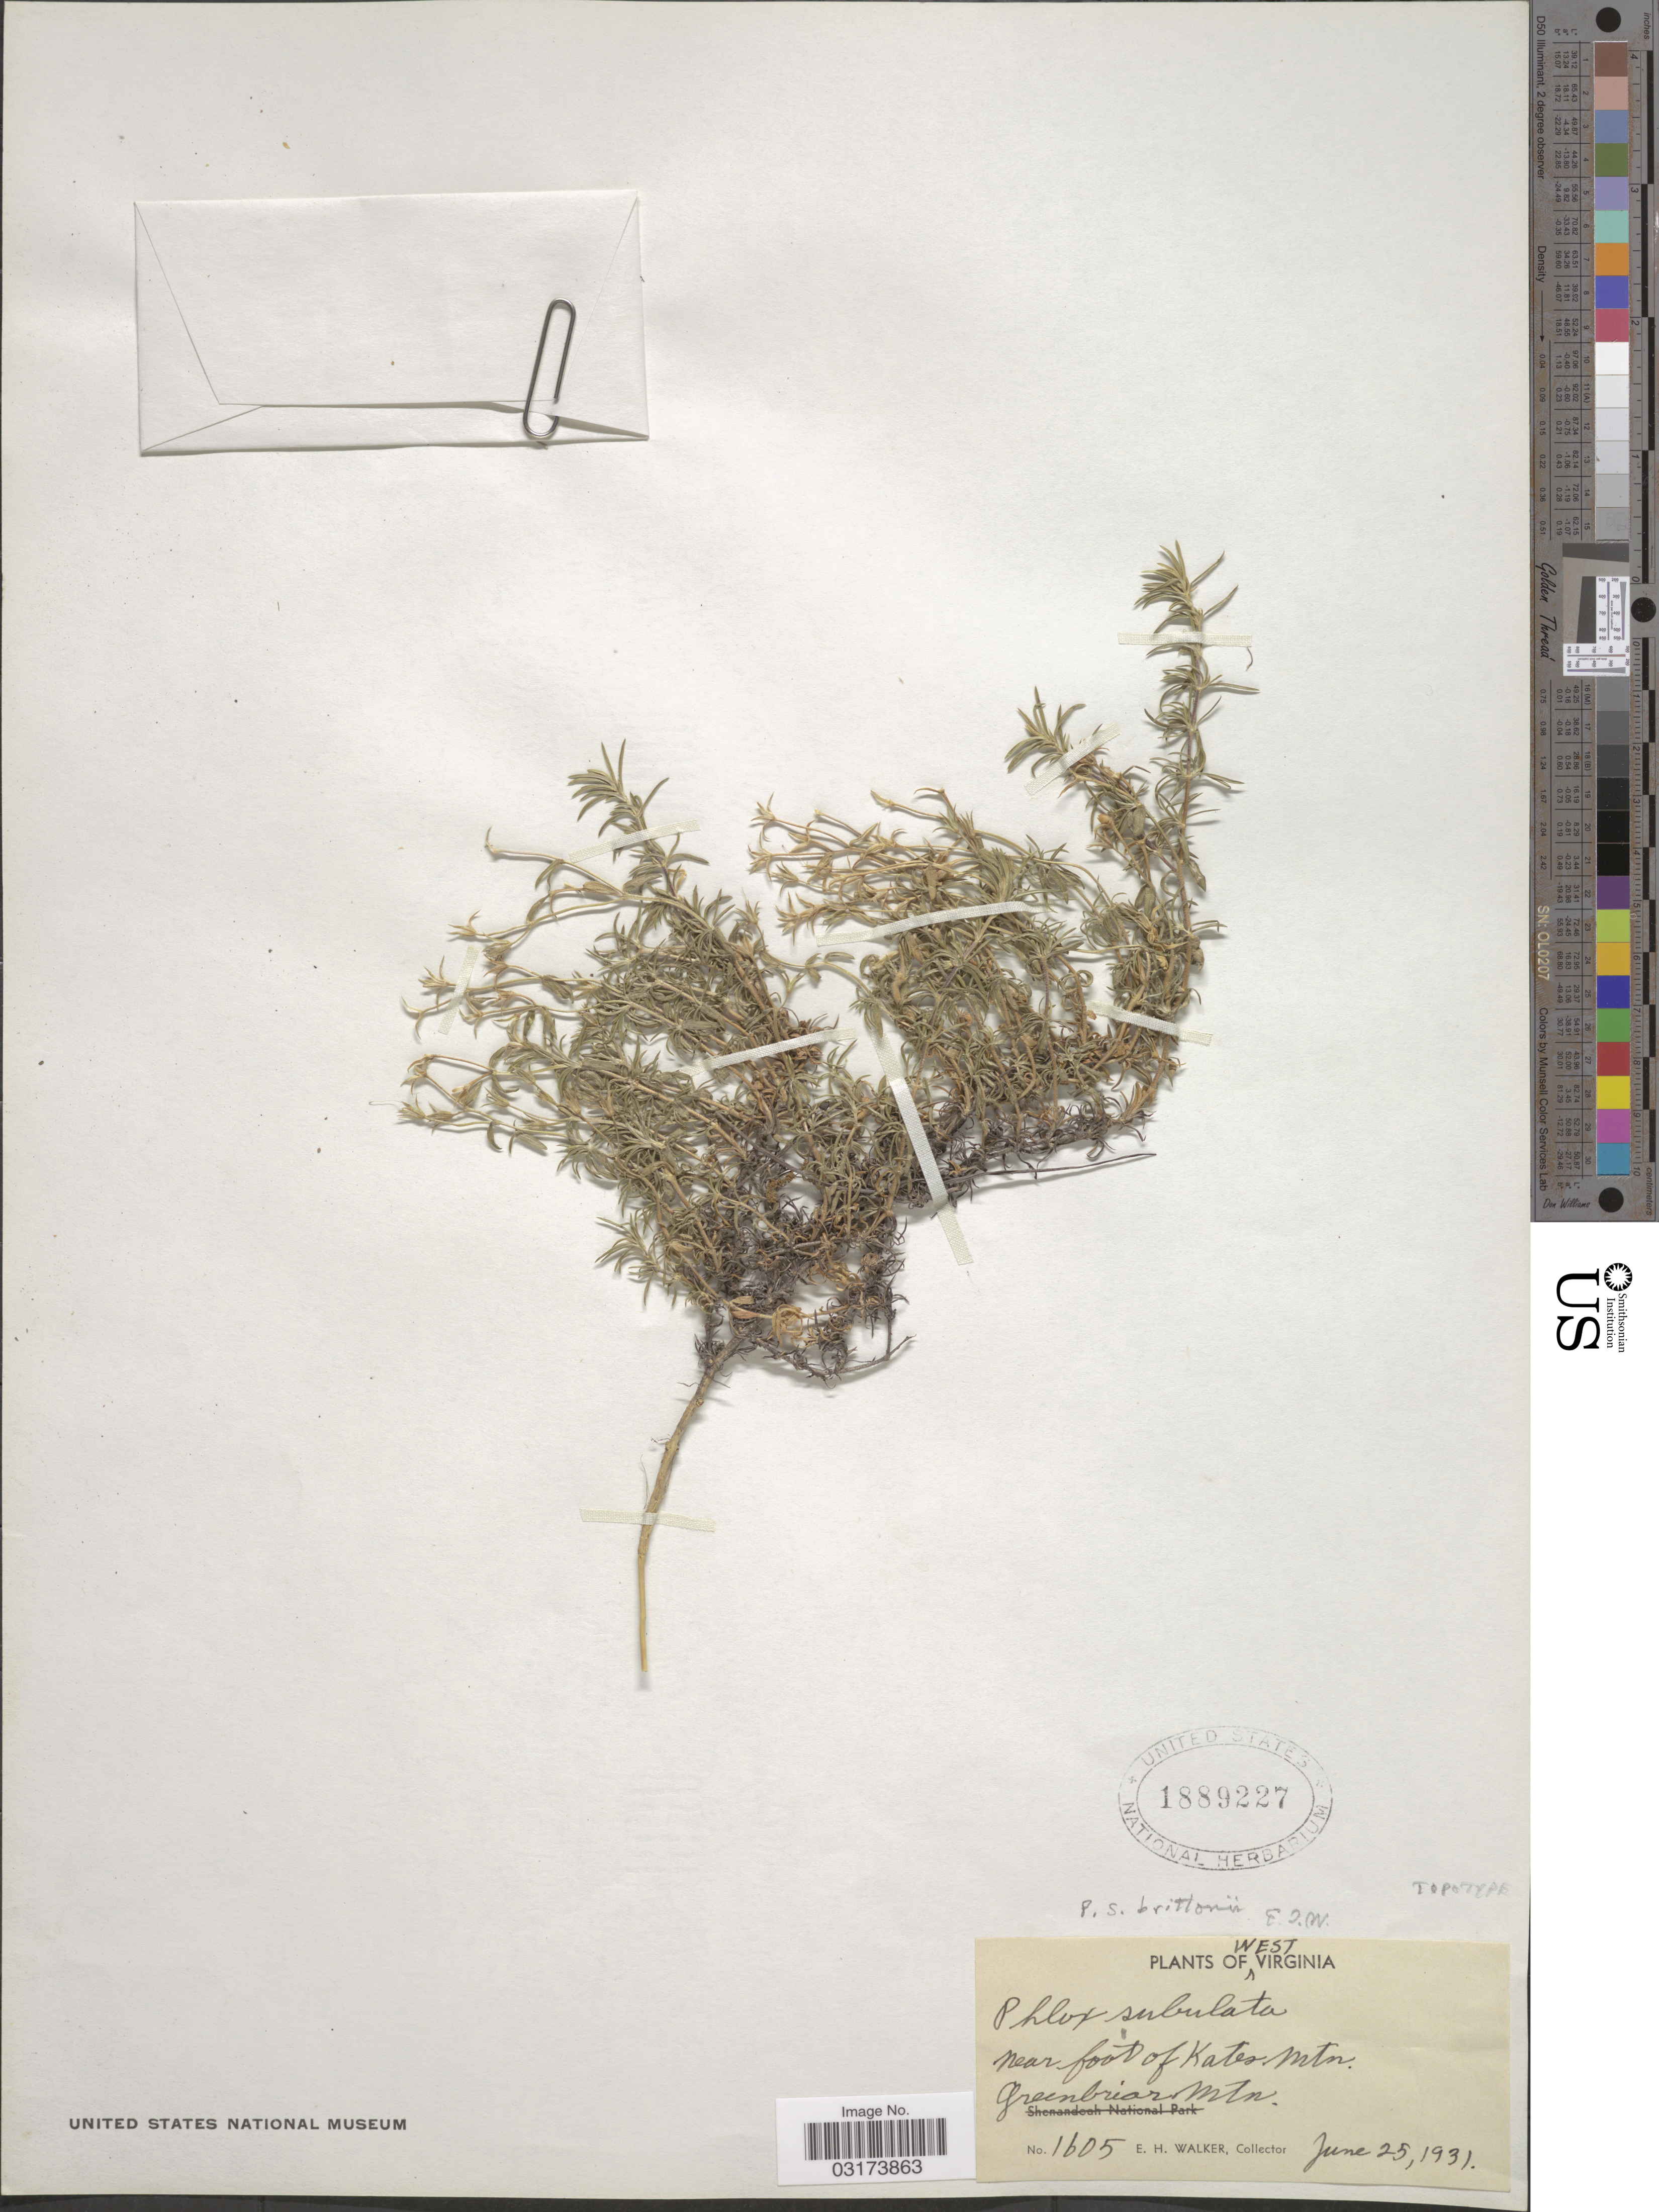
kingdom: Plantae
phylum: Tracheophyta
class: Magnoliopsida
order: Ericales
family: Polemoniaceae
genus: Phlox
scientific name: Phlox subulata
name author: L.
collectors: E. H. Walker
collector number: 1605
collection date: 1931-06-25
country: United States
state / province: West Virginia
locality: Near foot of Kates Mtn. Greenbriar Mtn.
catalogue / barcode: US 1889227